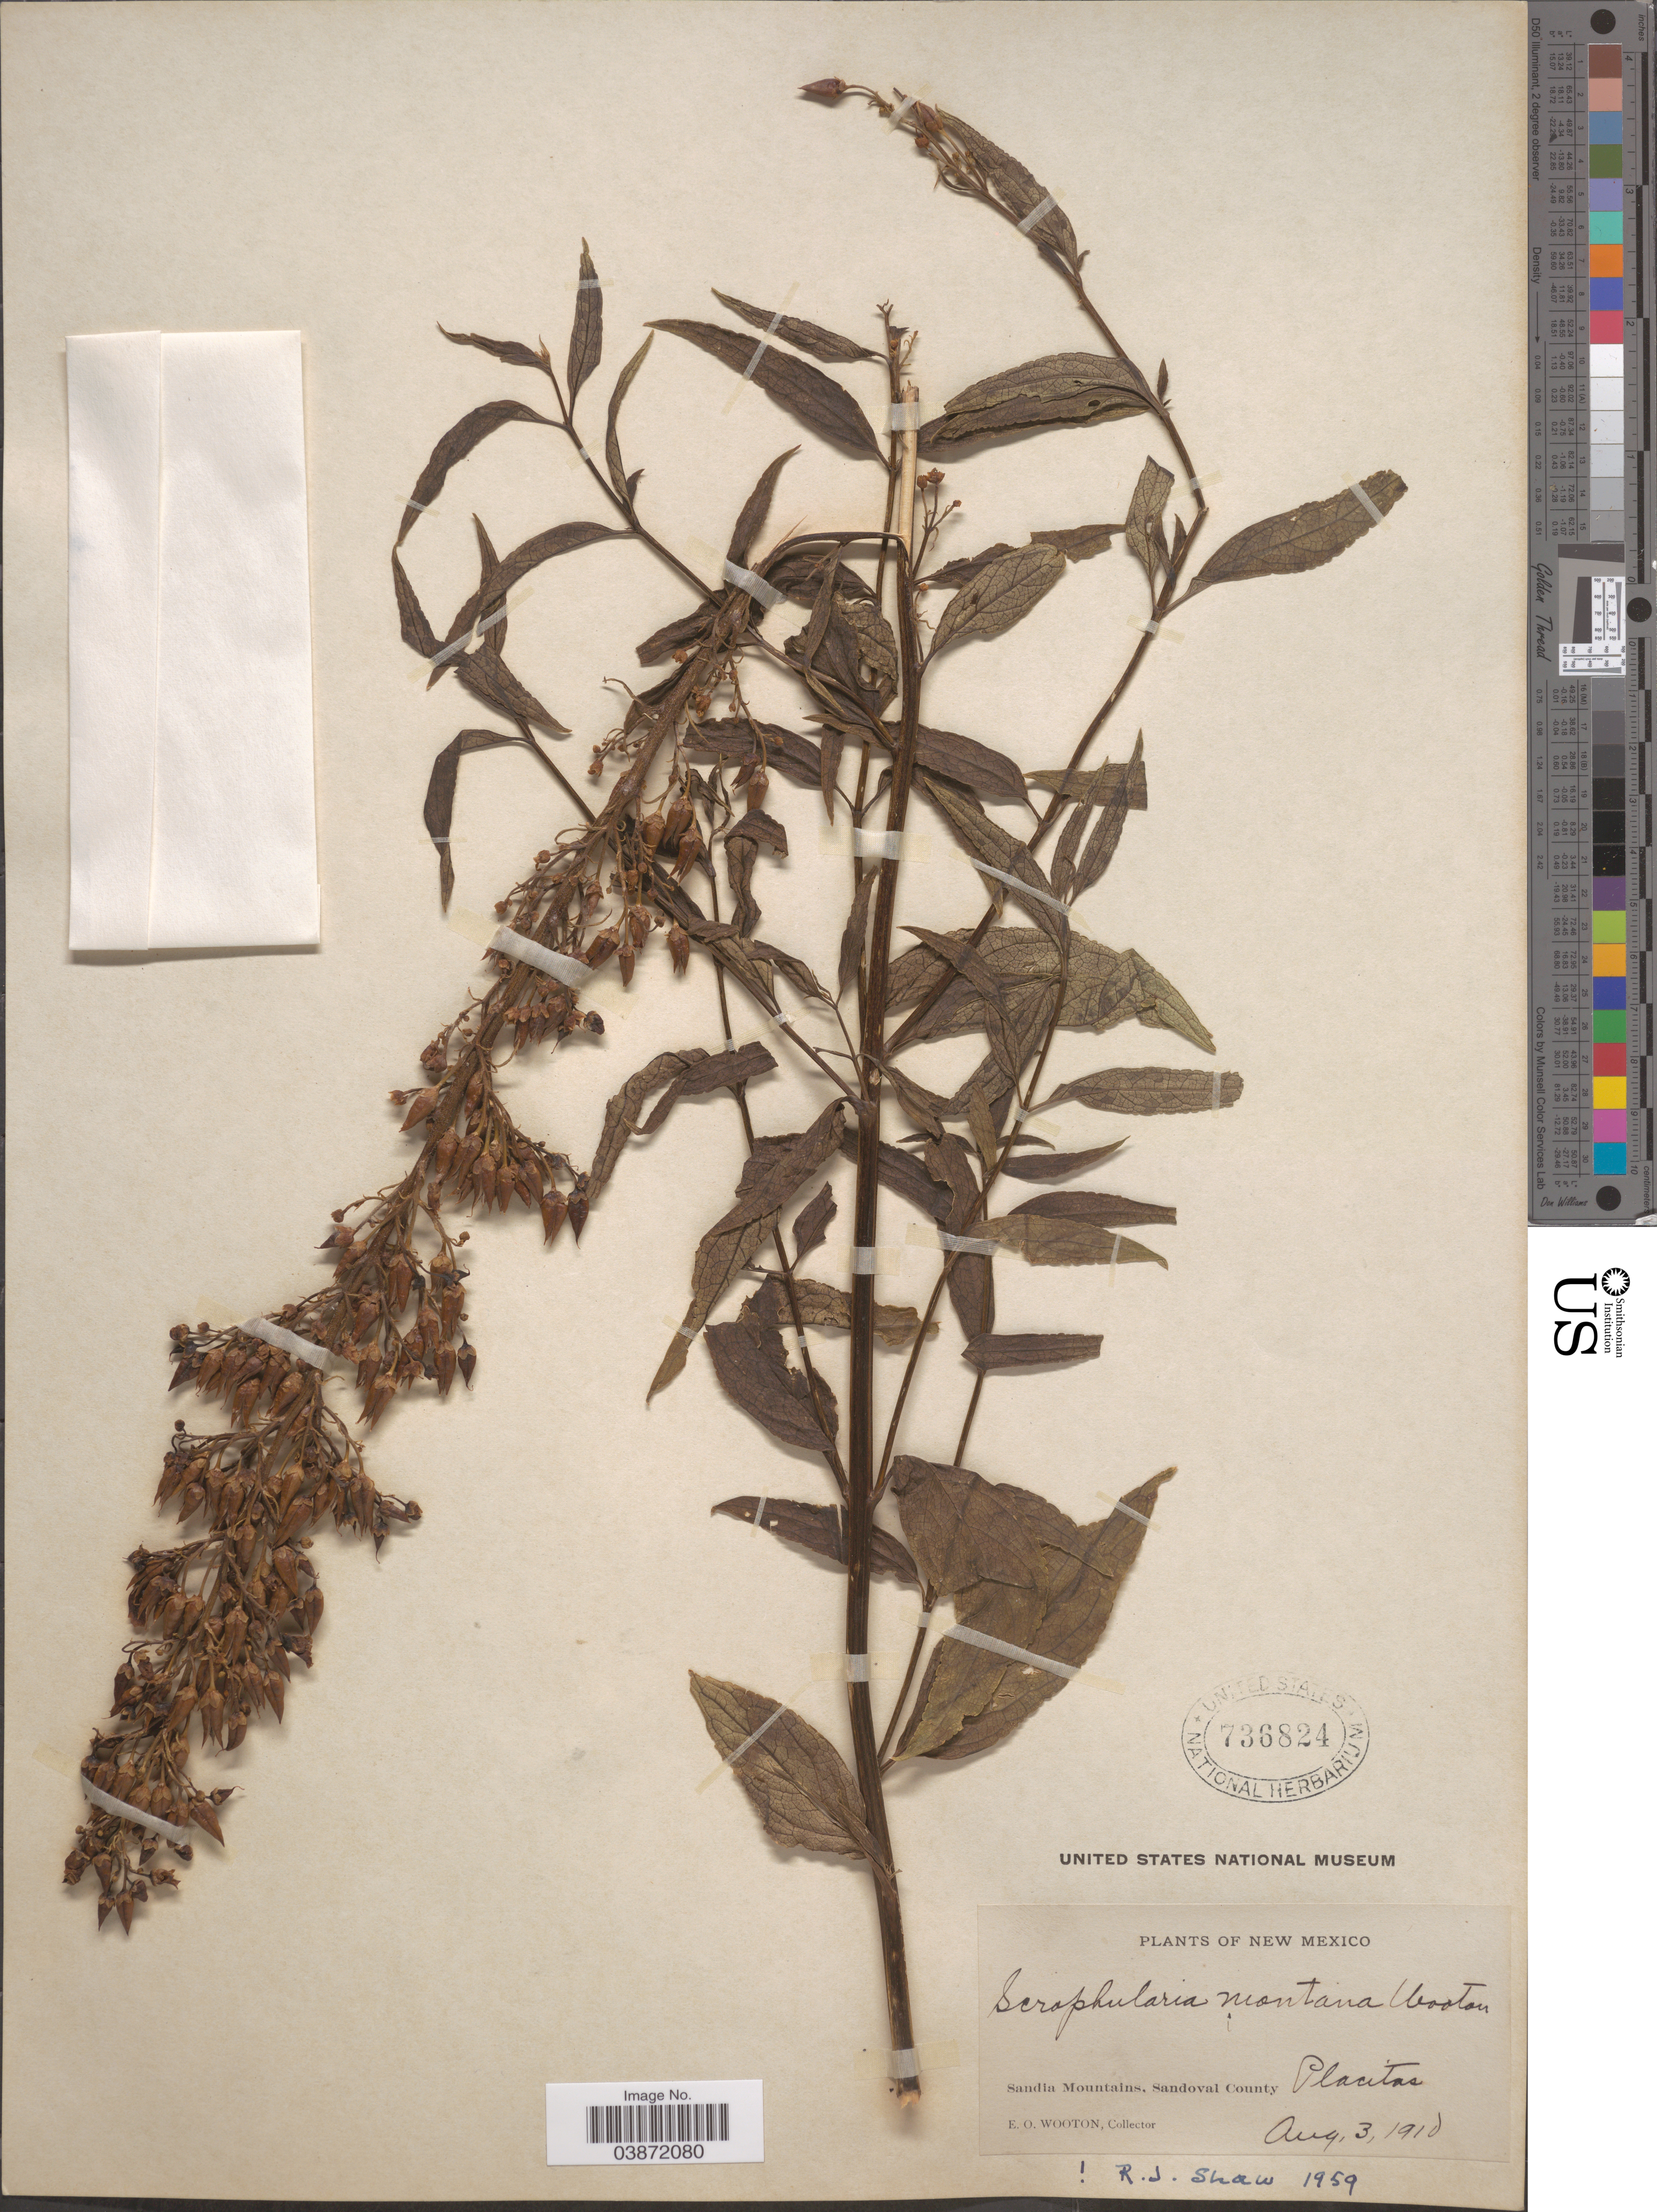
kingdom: Plantae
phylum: Tracheophyta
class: Magnoliopsida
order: Lamiales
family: Scrophulariaceae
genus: Scrophularia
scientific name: Scrophularia montana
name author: Wooton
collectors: E. O. Wooton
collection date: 1918-08-03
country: United States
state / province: New Mexico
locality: Sandia Mountains, Sandoval County. Placitas.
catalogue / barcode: US 736824